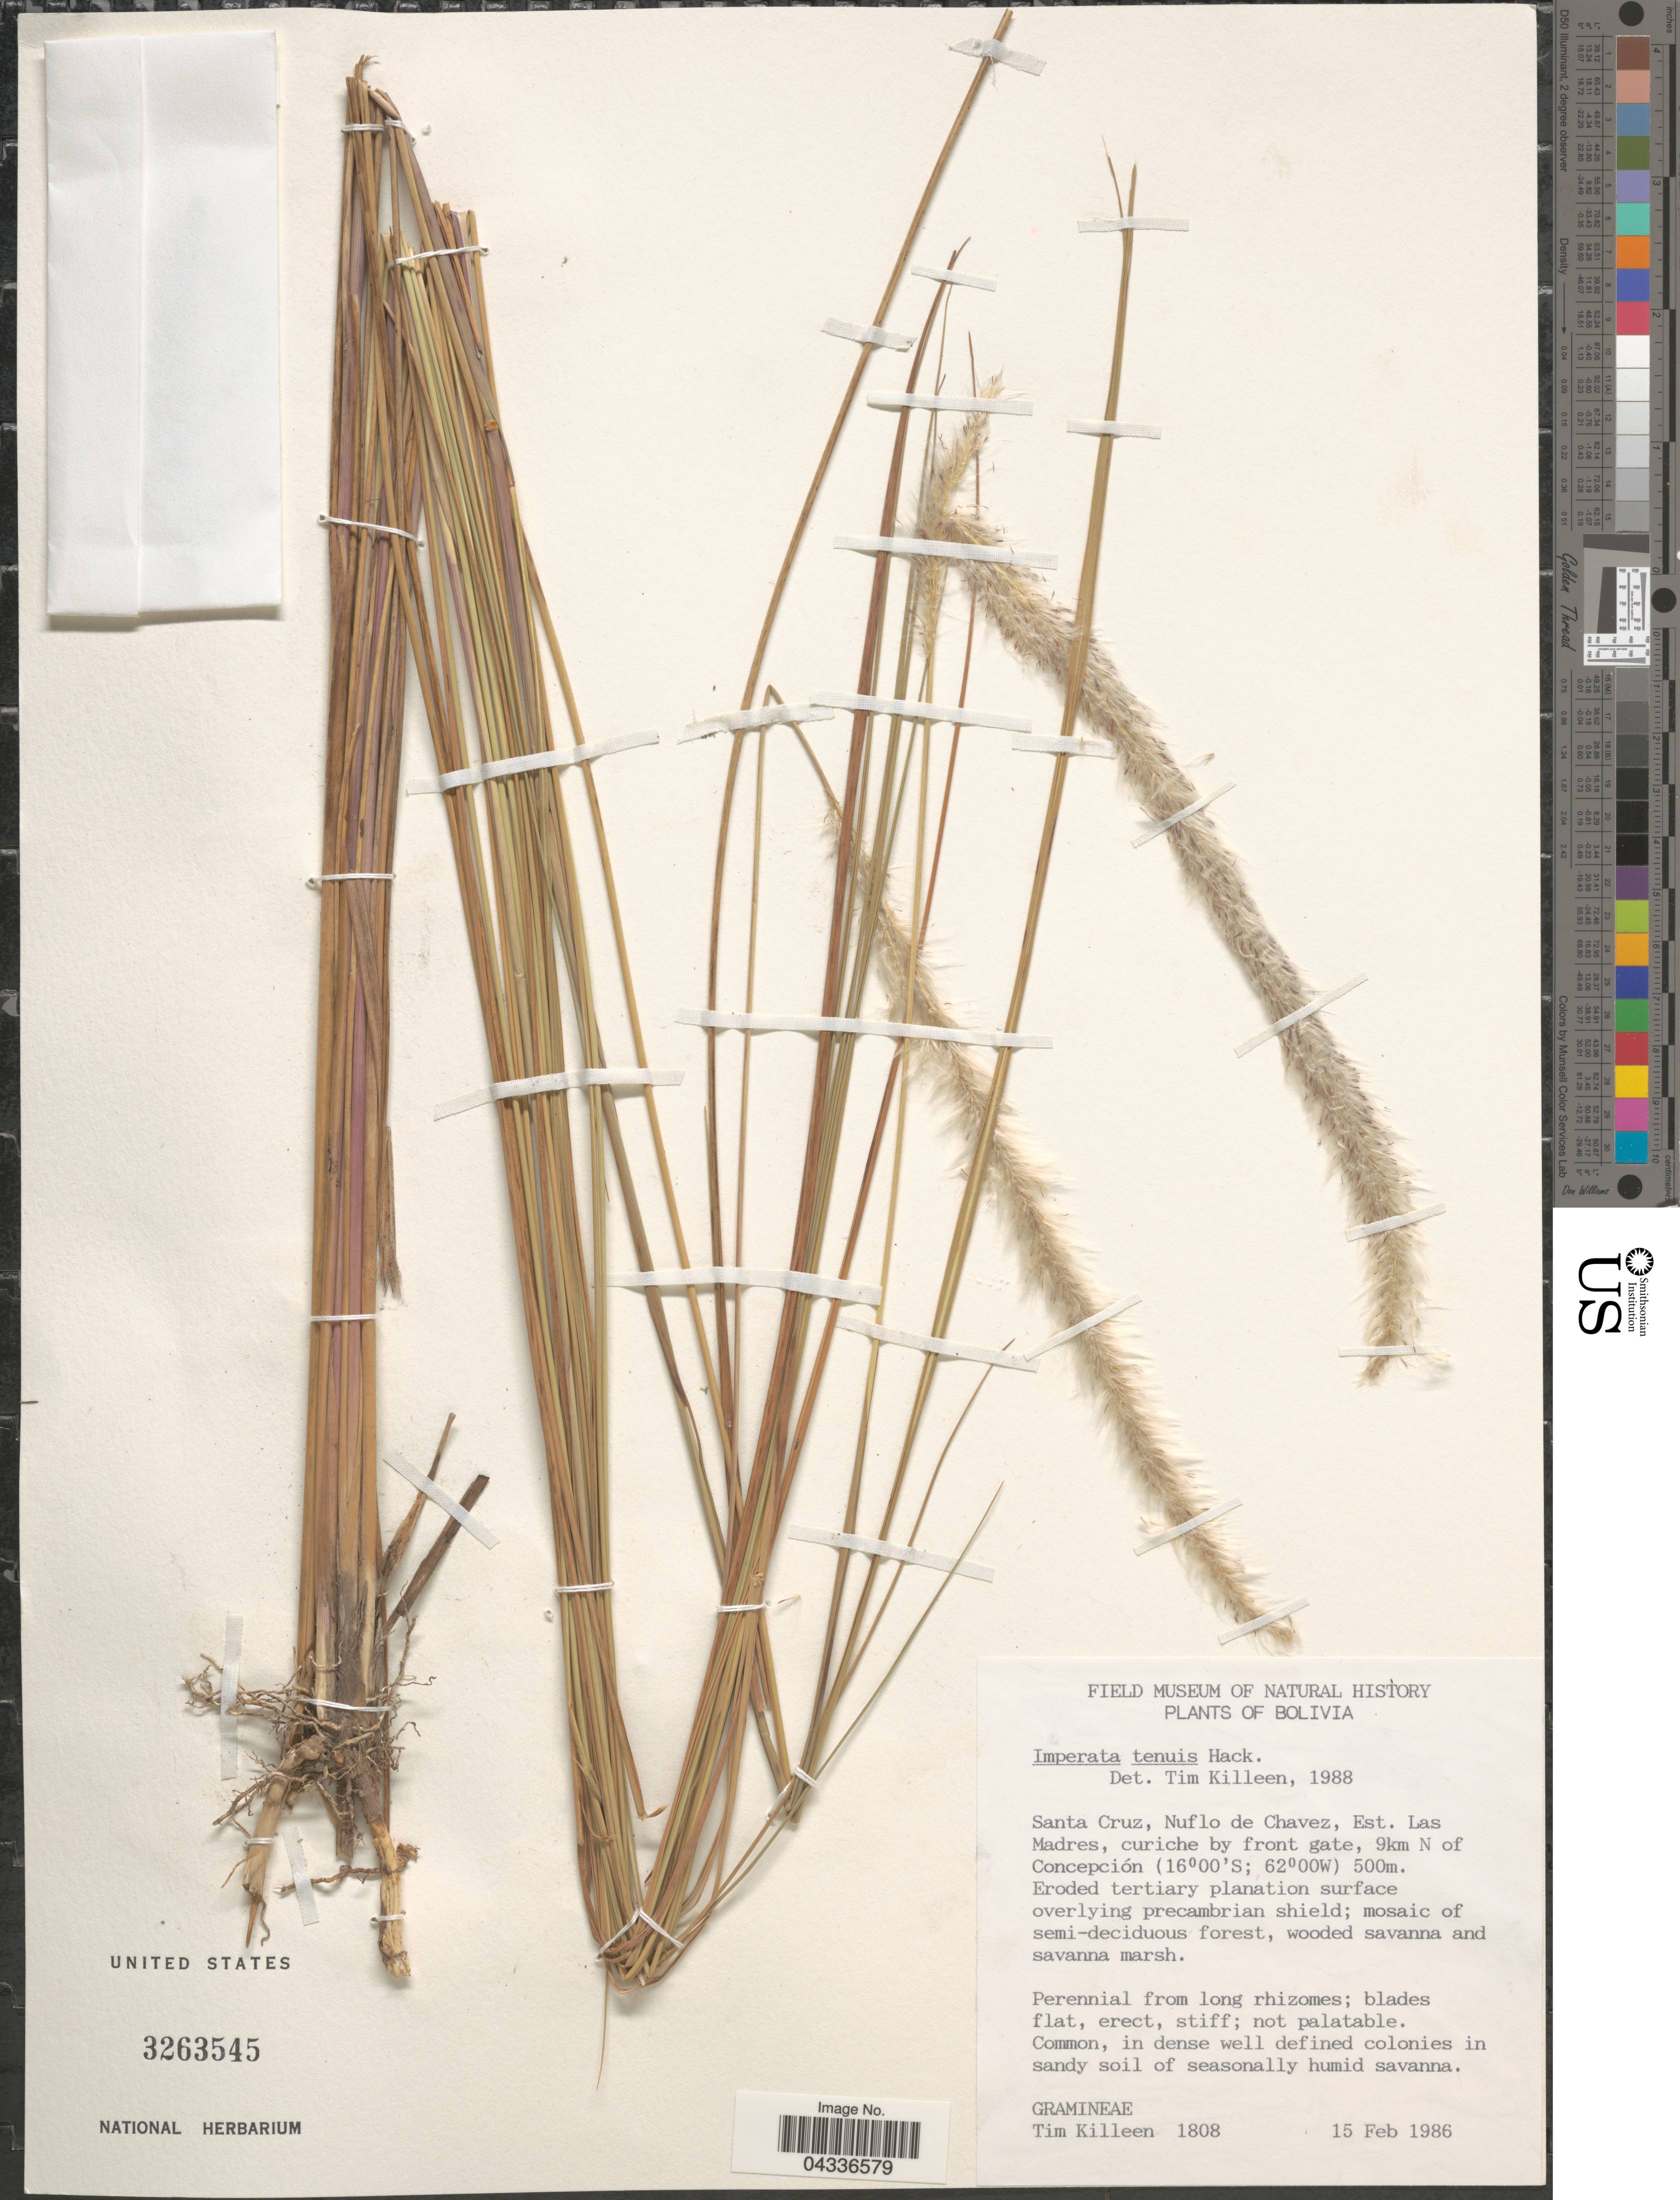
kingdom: Plantae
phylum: Tracheophyta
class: Liliopsida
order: Poales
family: Poaceae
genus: Imperata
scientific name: Imperata tenuis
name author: Hack.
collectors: T. J. Killeen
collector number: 1808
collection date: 1986-02-15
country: Bolivia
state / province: Santa Cruz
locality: Nuflo de Chavez, Est. Las Madres, curiche by front gate, 9km N of Concepción.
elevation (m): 500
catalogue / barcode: US 3263545